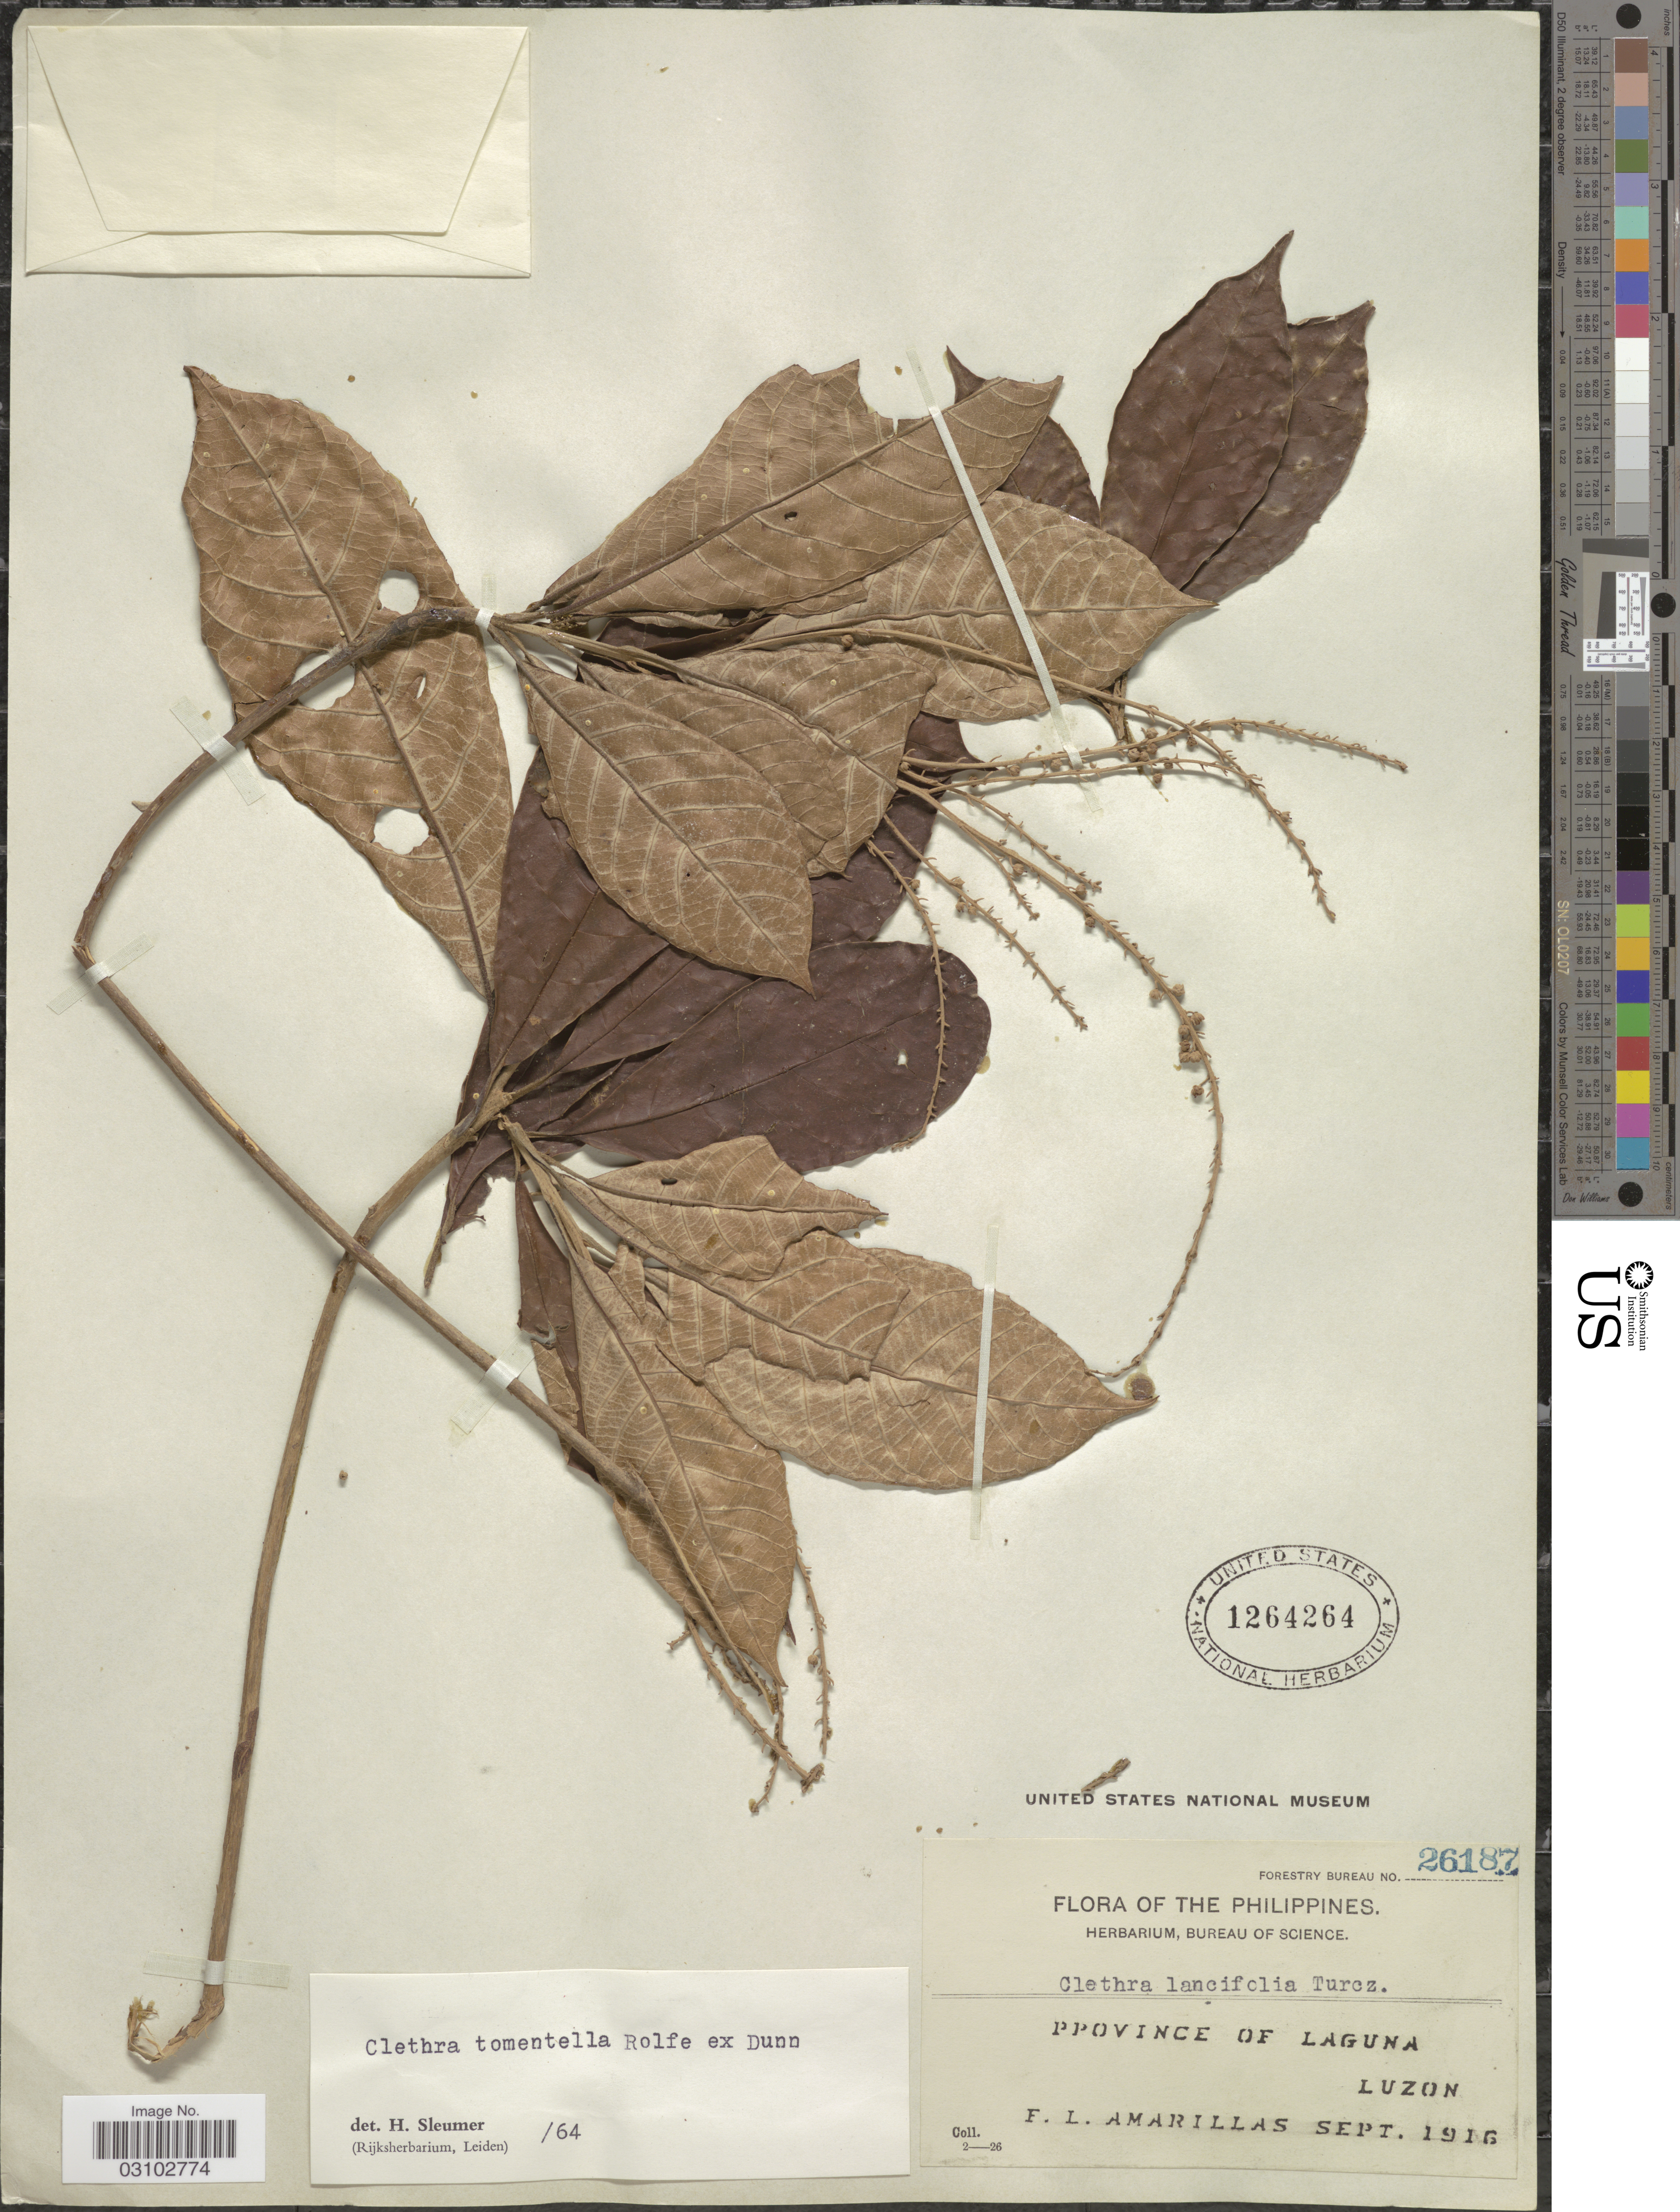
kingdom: Plantae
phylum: Tracheophyta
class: Magnoliopsida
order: Ericales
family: Clethraceae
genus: Clethra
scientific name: Clethra tomentella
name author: Rolfe ex Dunn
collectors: F. Amarillas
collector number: Forestry Bureau 26187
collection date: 1916-09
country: Philippines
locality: Province of Laguna, Luzon.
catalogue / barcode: US 1264264